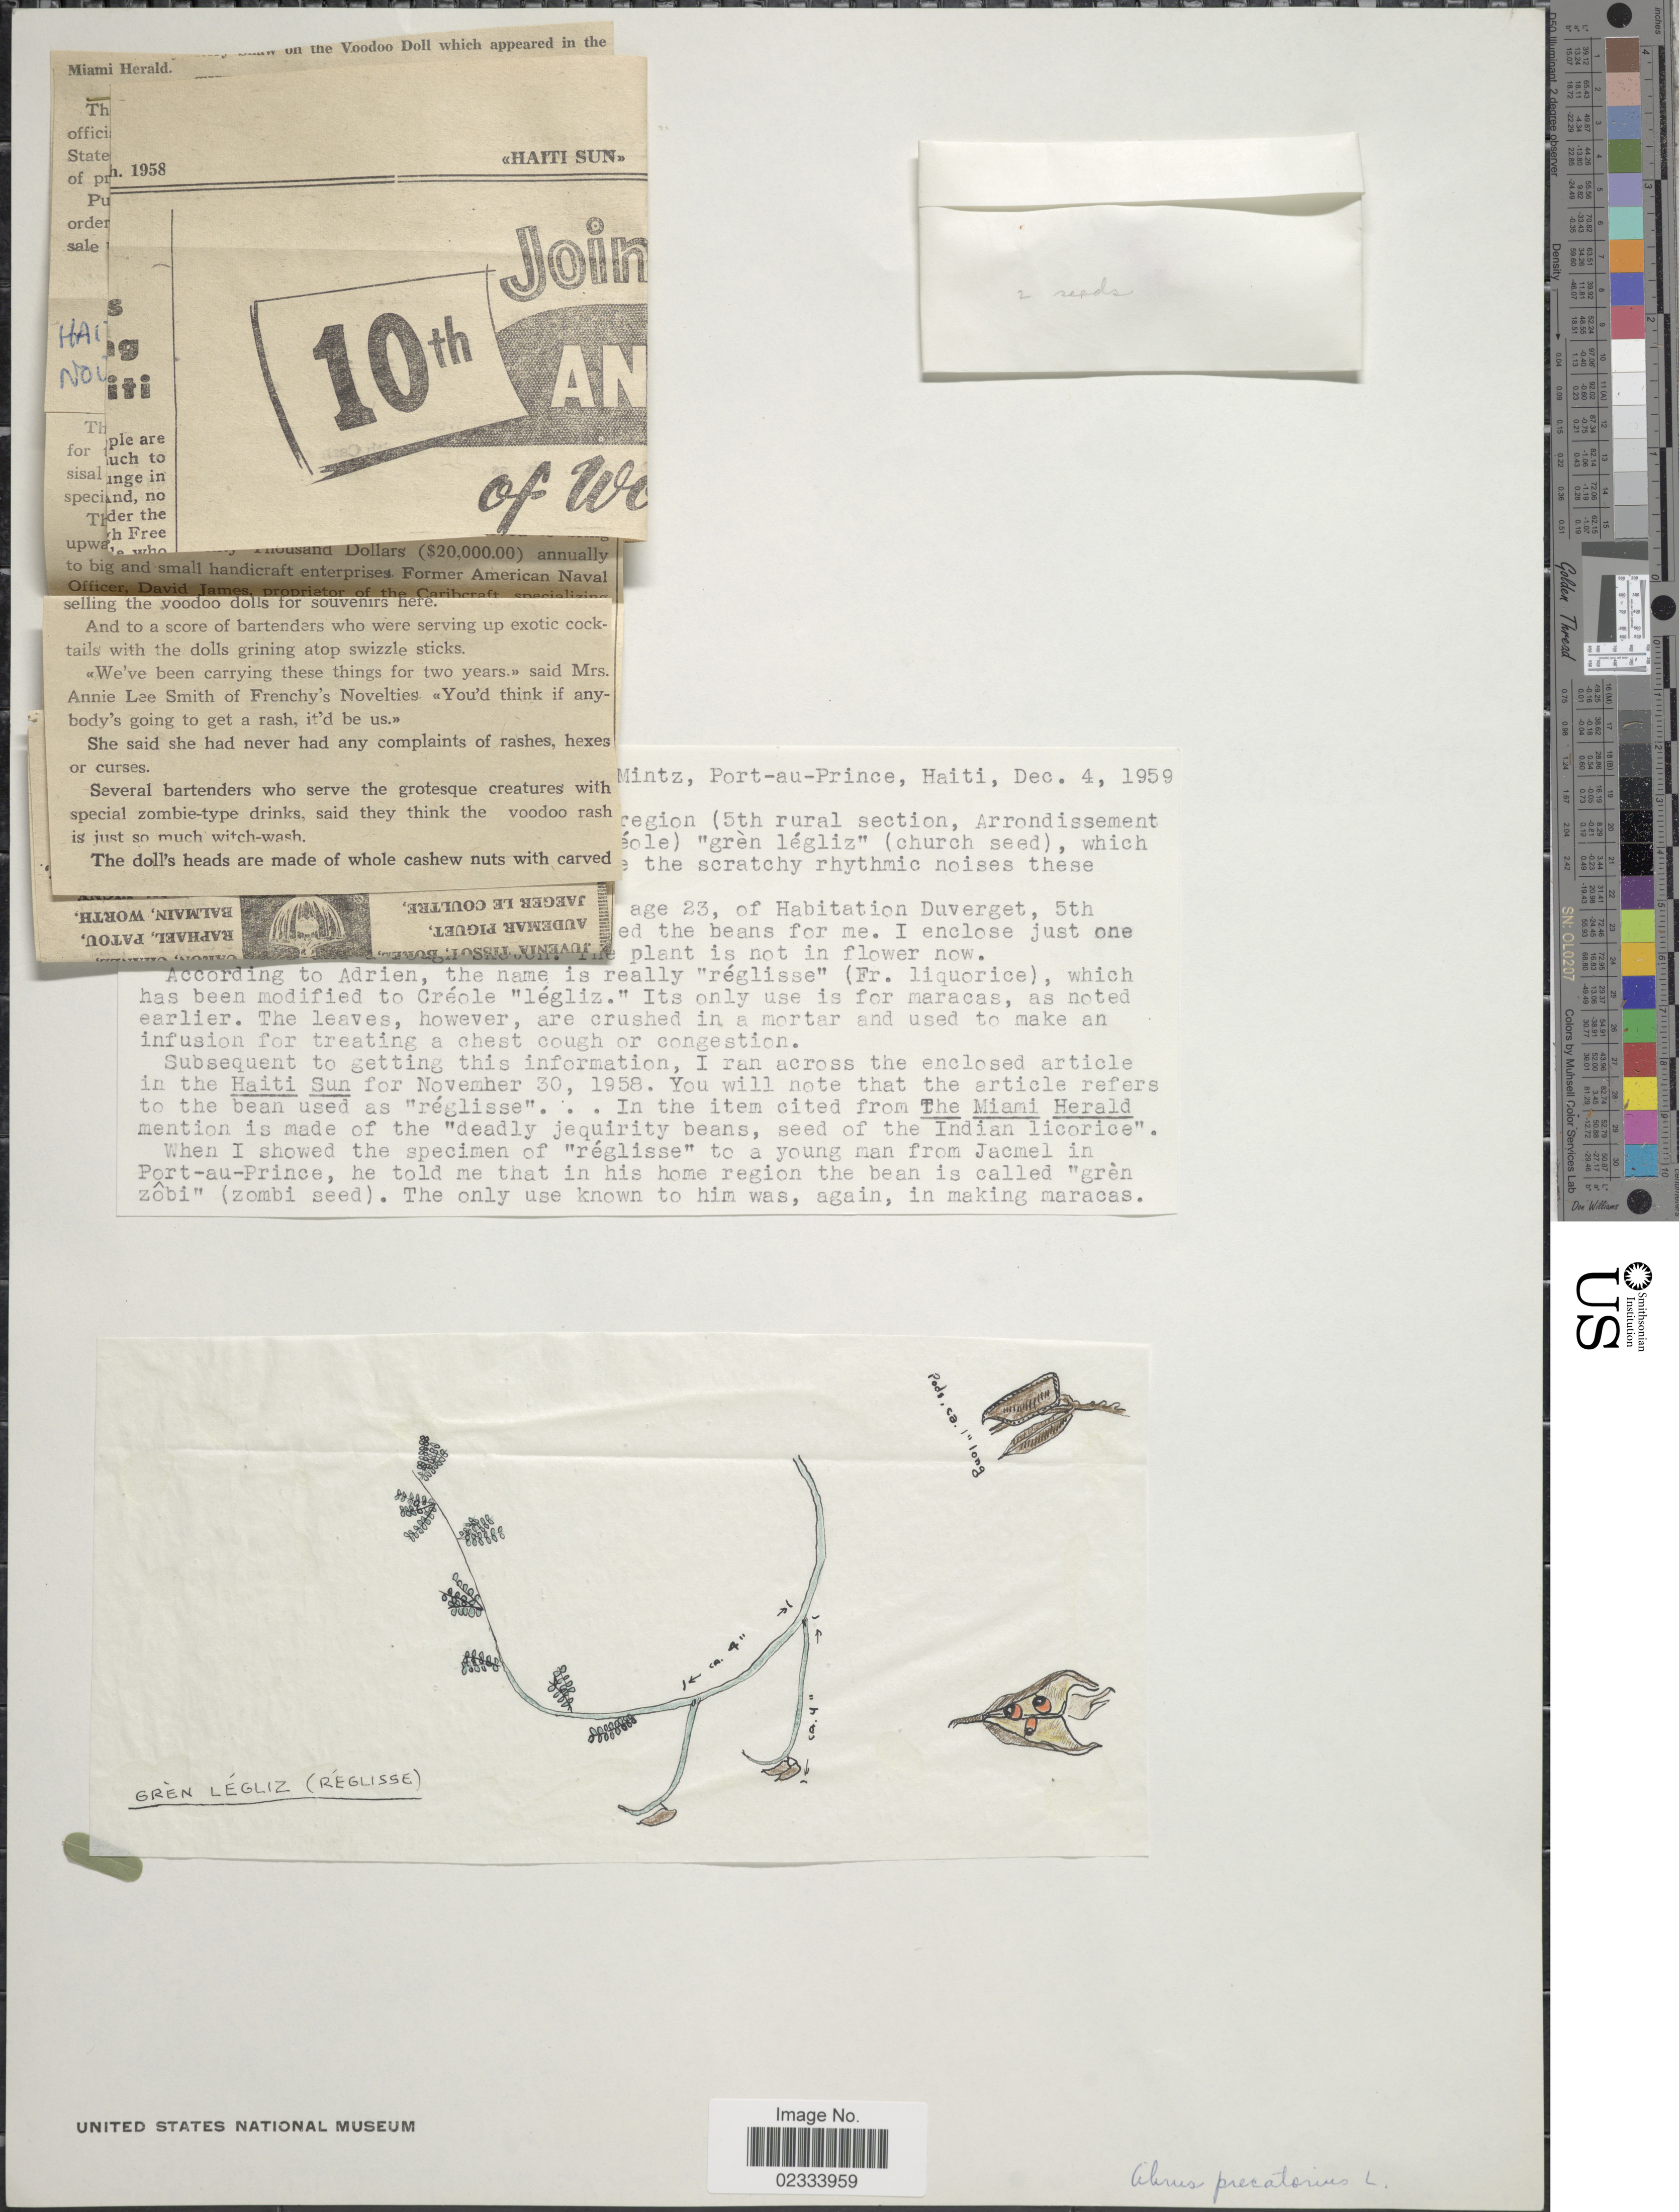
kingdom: Plantae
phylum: Tracheophyta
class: Magnoliopsida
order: Fabales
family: Fabaceae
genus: Abrus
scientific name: Abrus precatorius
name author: L.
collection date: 1959-12-04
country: Haiti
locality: Port-au-Prince, Haiti [unsure placement]